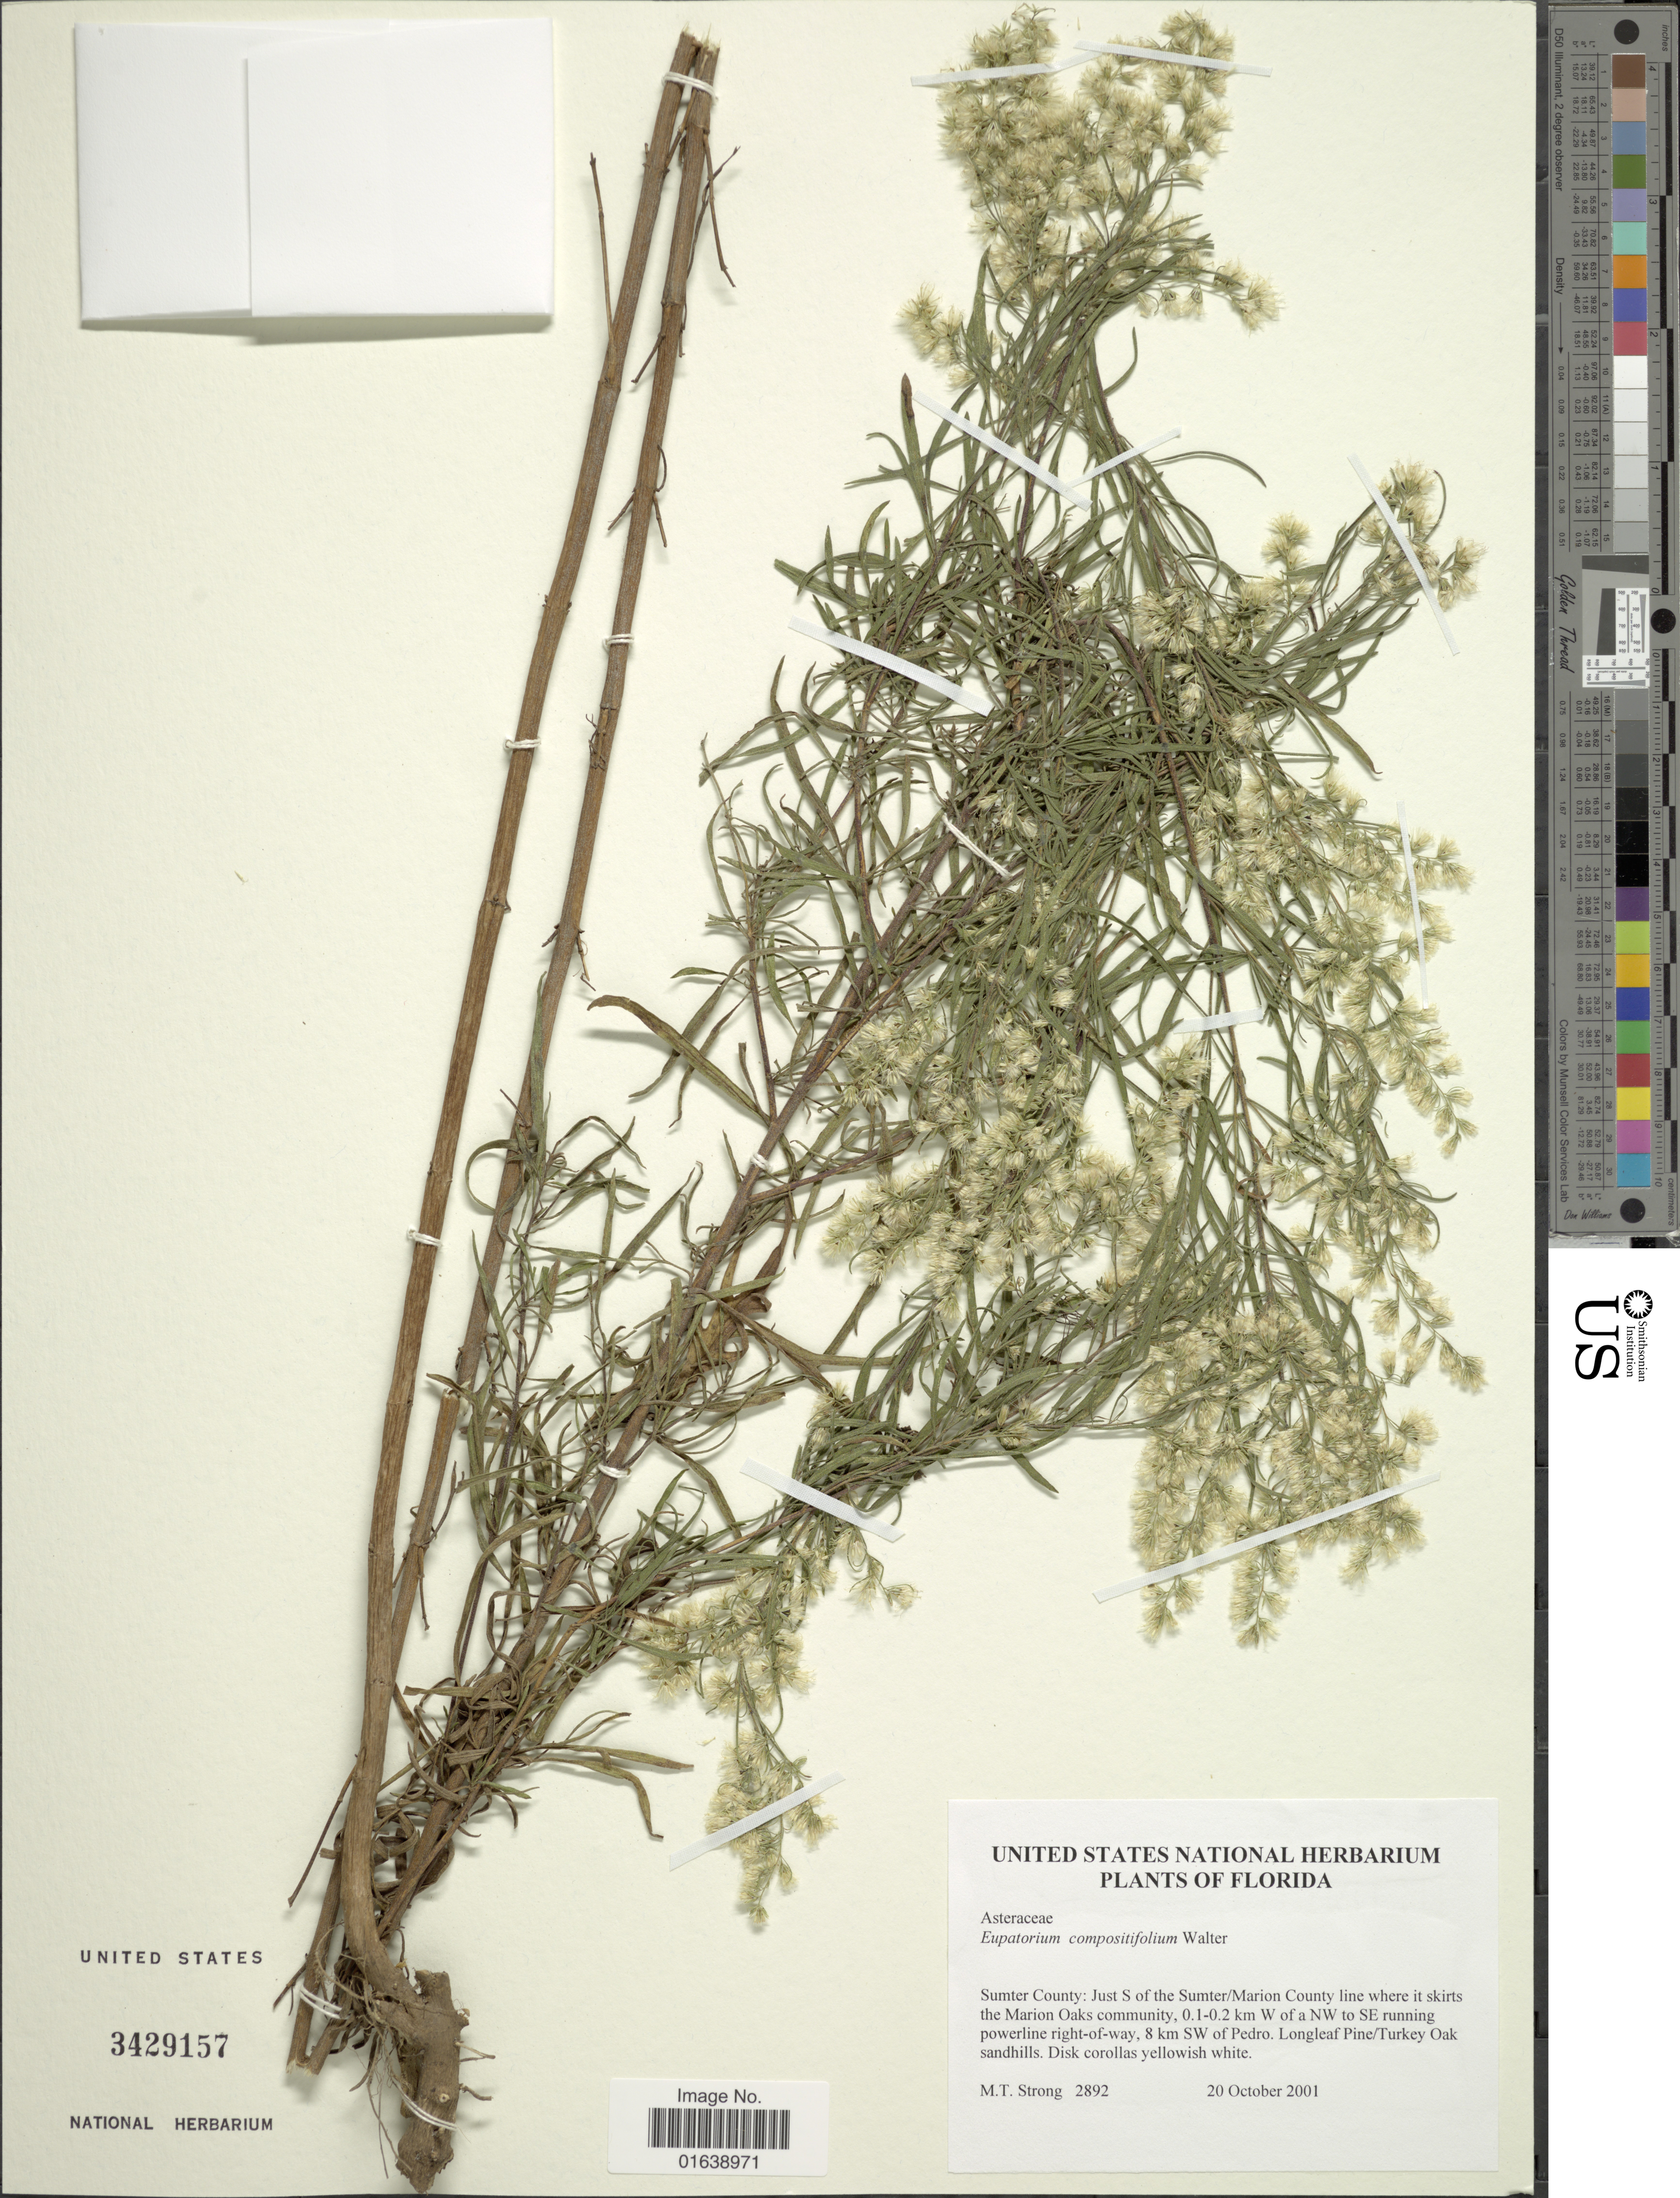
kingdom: Plantae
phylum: Tracheophyta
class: Magnoliopsida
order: Asterales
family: Asteraceae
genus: Eupatorium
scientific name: Eupatorium compositifolium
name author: Walter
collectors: M. T. Strong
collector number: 2892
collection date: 2001-10-20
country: United States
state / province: Florida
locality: Florida. Sumter County: Just S of the Sumter/Marion County line where it skirts the Marion Oaks community, 0.1-0.2 km W W of a NW to SE running powerline right-of-way, 8 km SW of Pedro.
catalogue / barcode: US 3429157